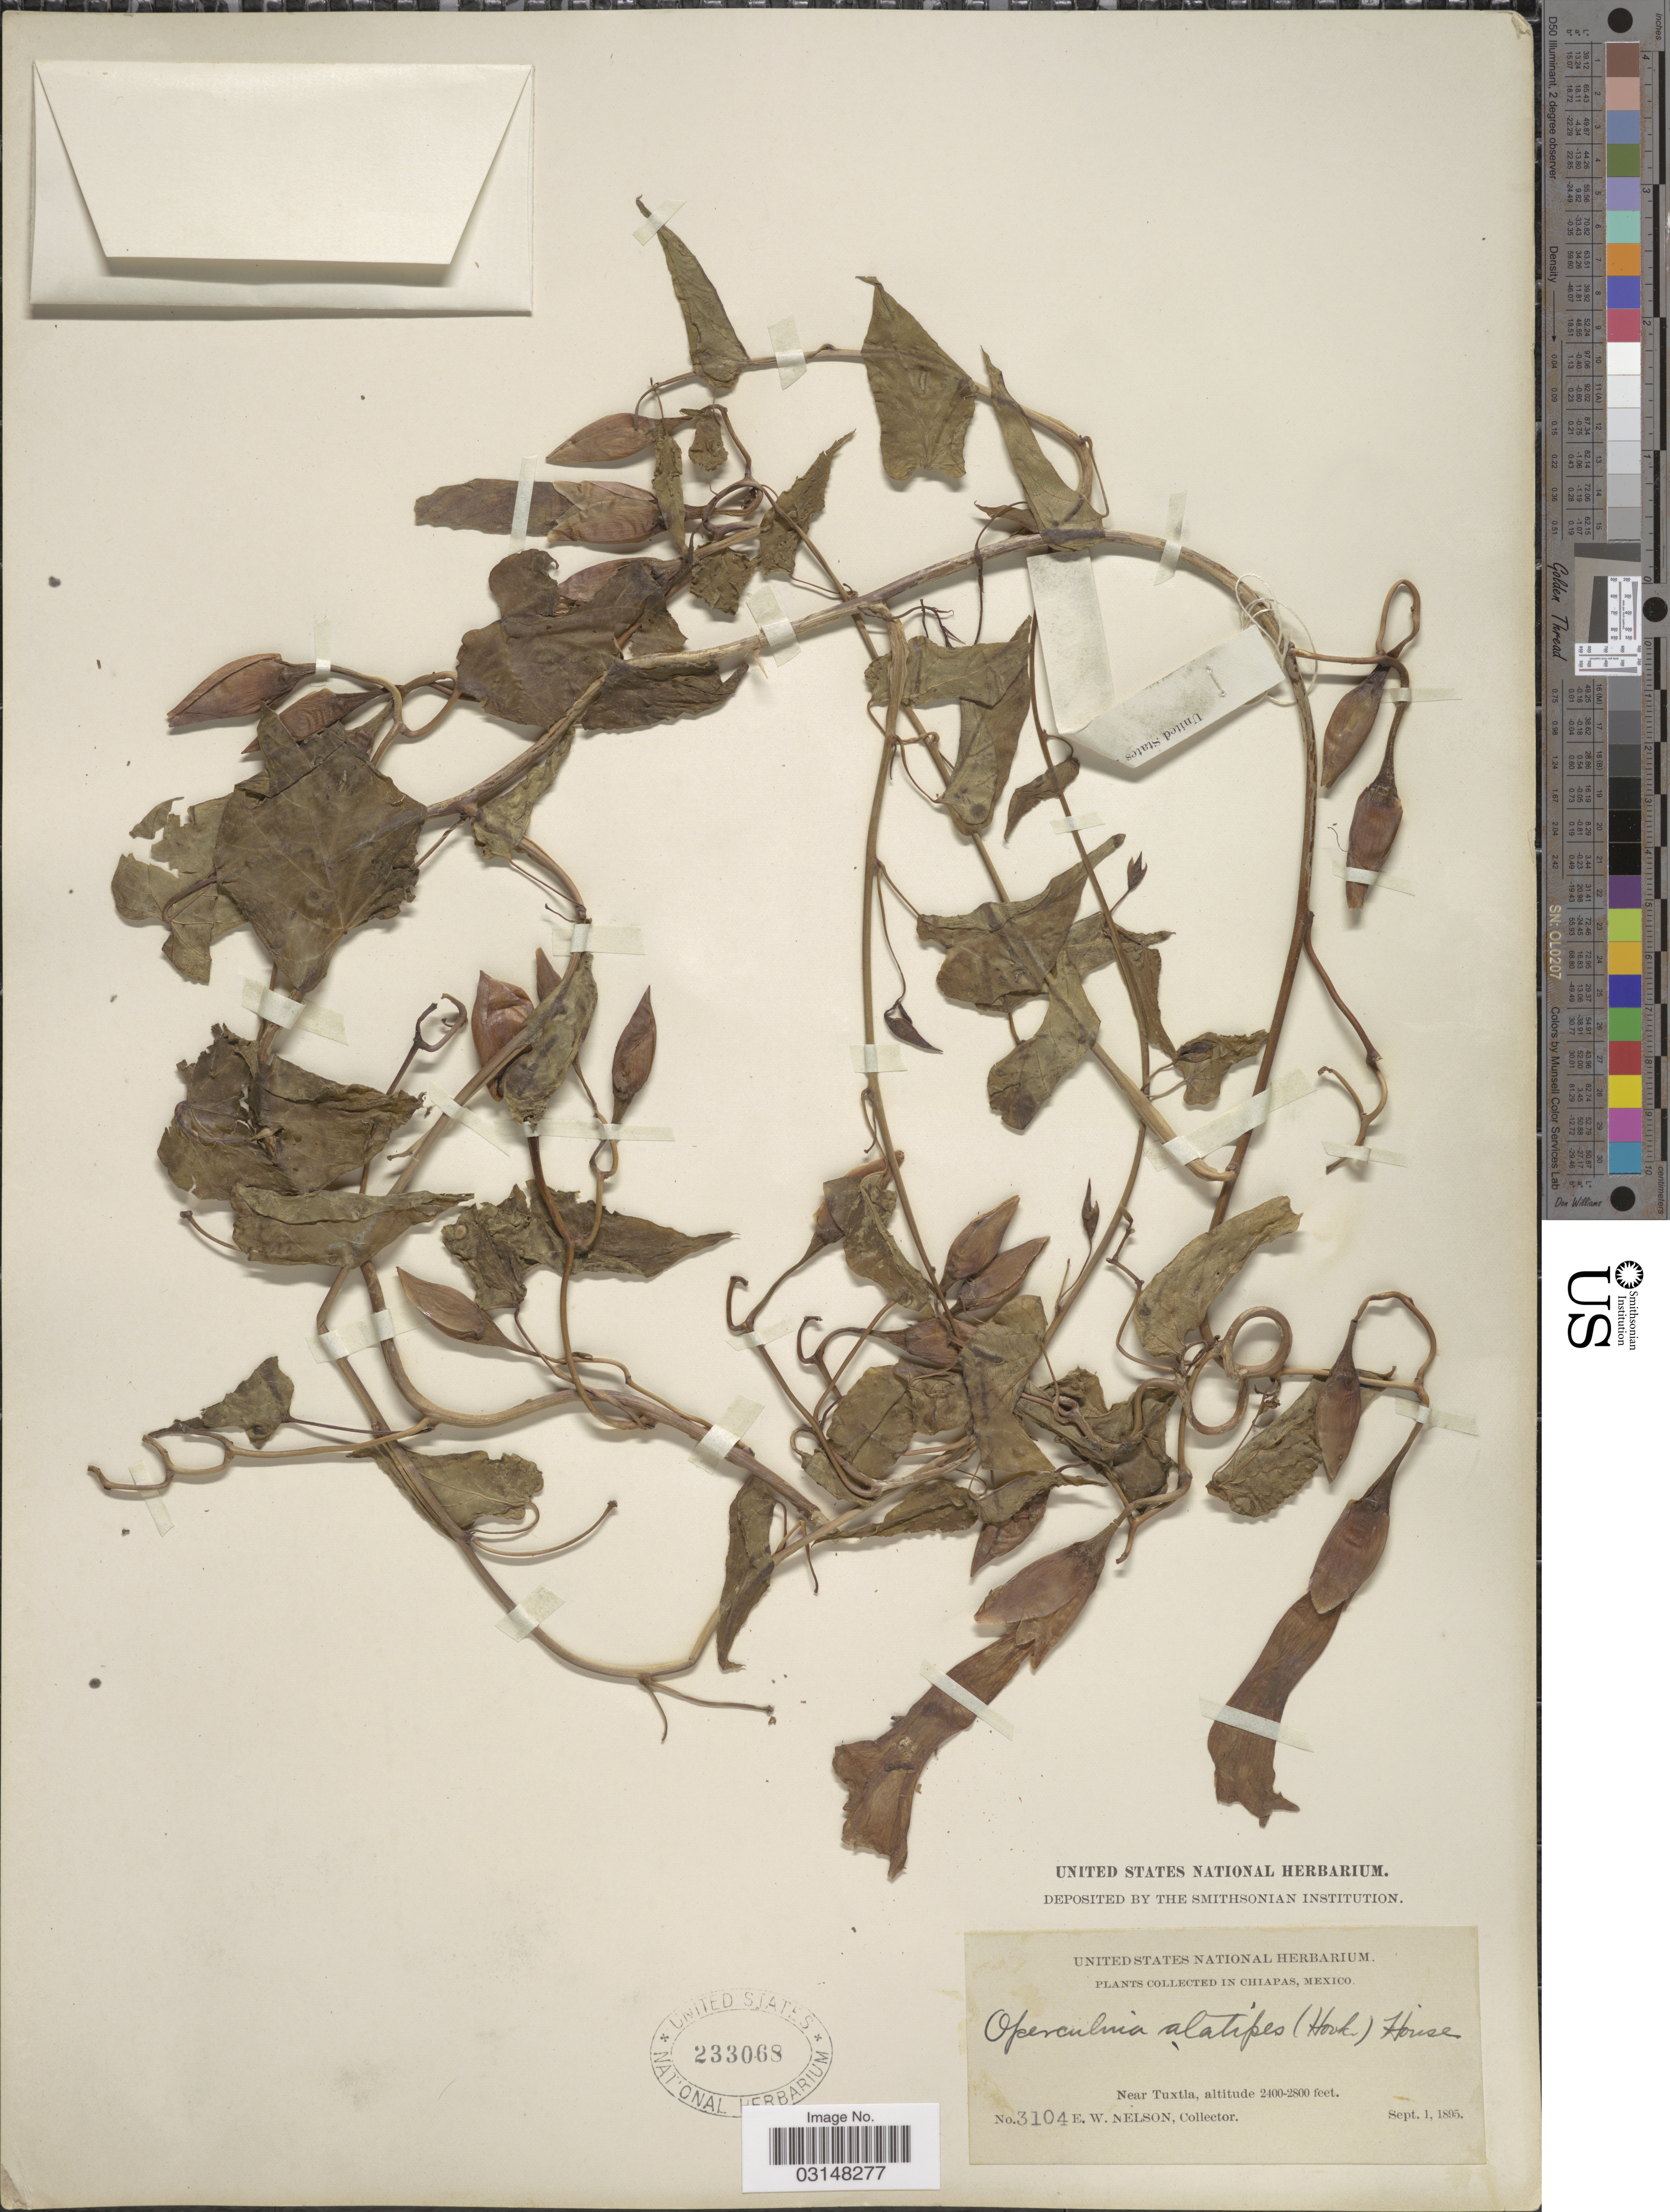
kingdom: Plantae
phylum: Tracheophyta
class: Magnoliopsida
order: Solanales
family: Convolvulaceae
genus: Operculina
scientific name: Operculina pteripes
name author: (G. Don) O'Donell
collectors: E. W. Nelson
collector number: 3104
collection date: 1895-09-01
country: Mexico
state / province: Chiapas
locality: Near Tuxtla.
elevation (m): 732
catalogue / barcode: US 233068